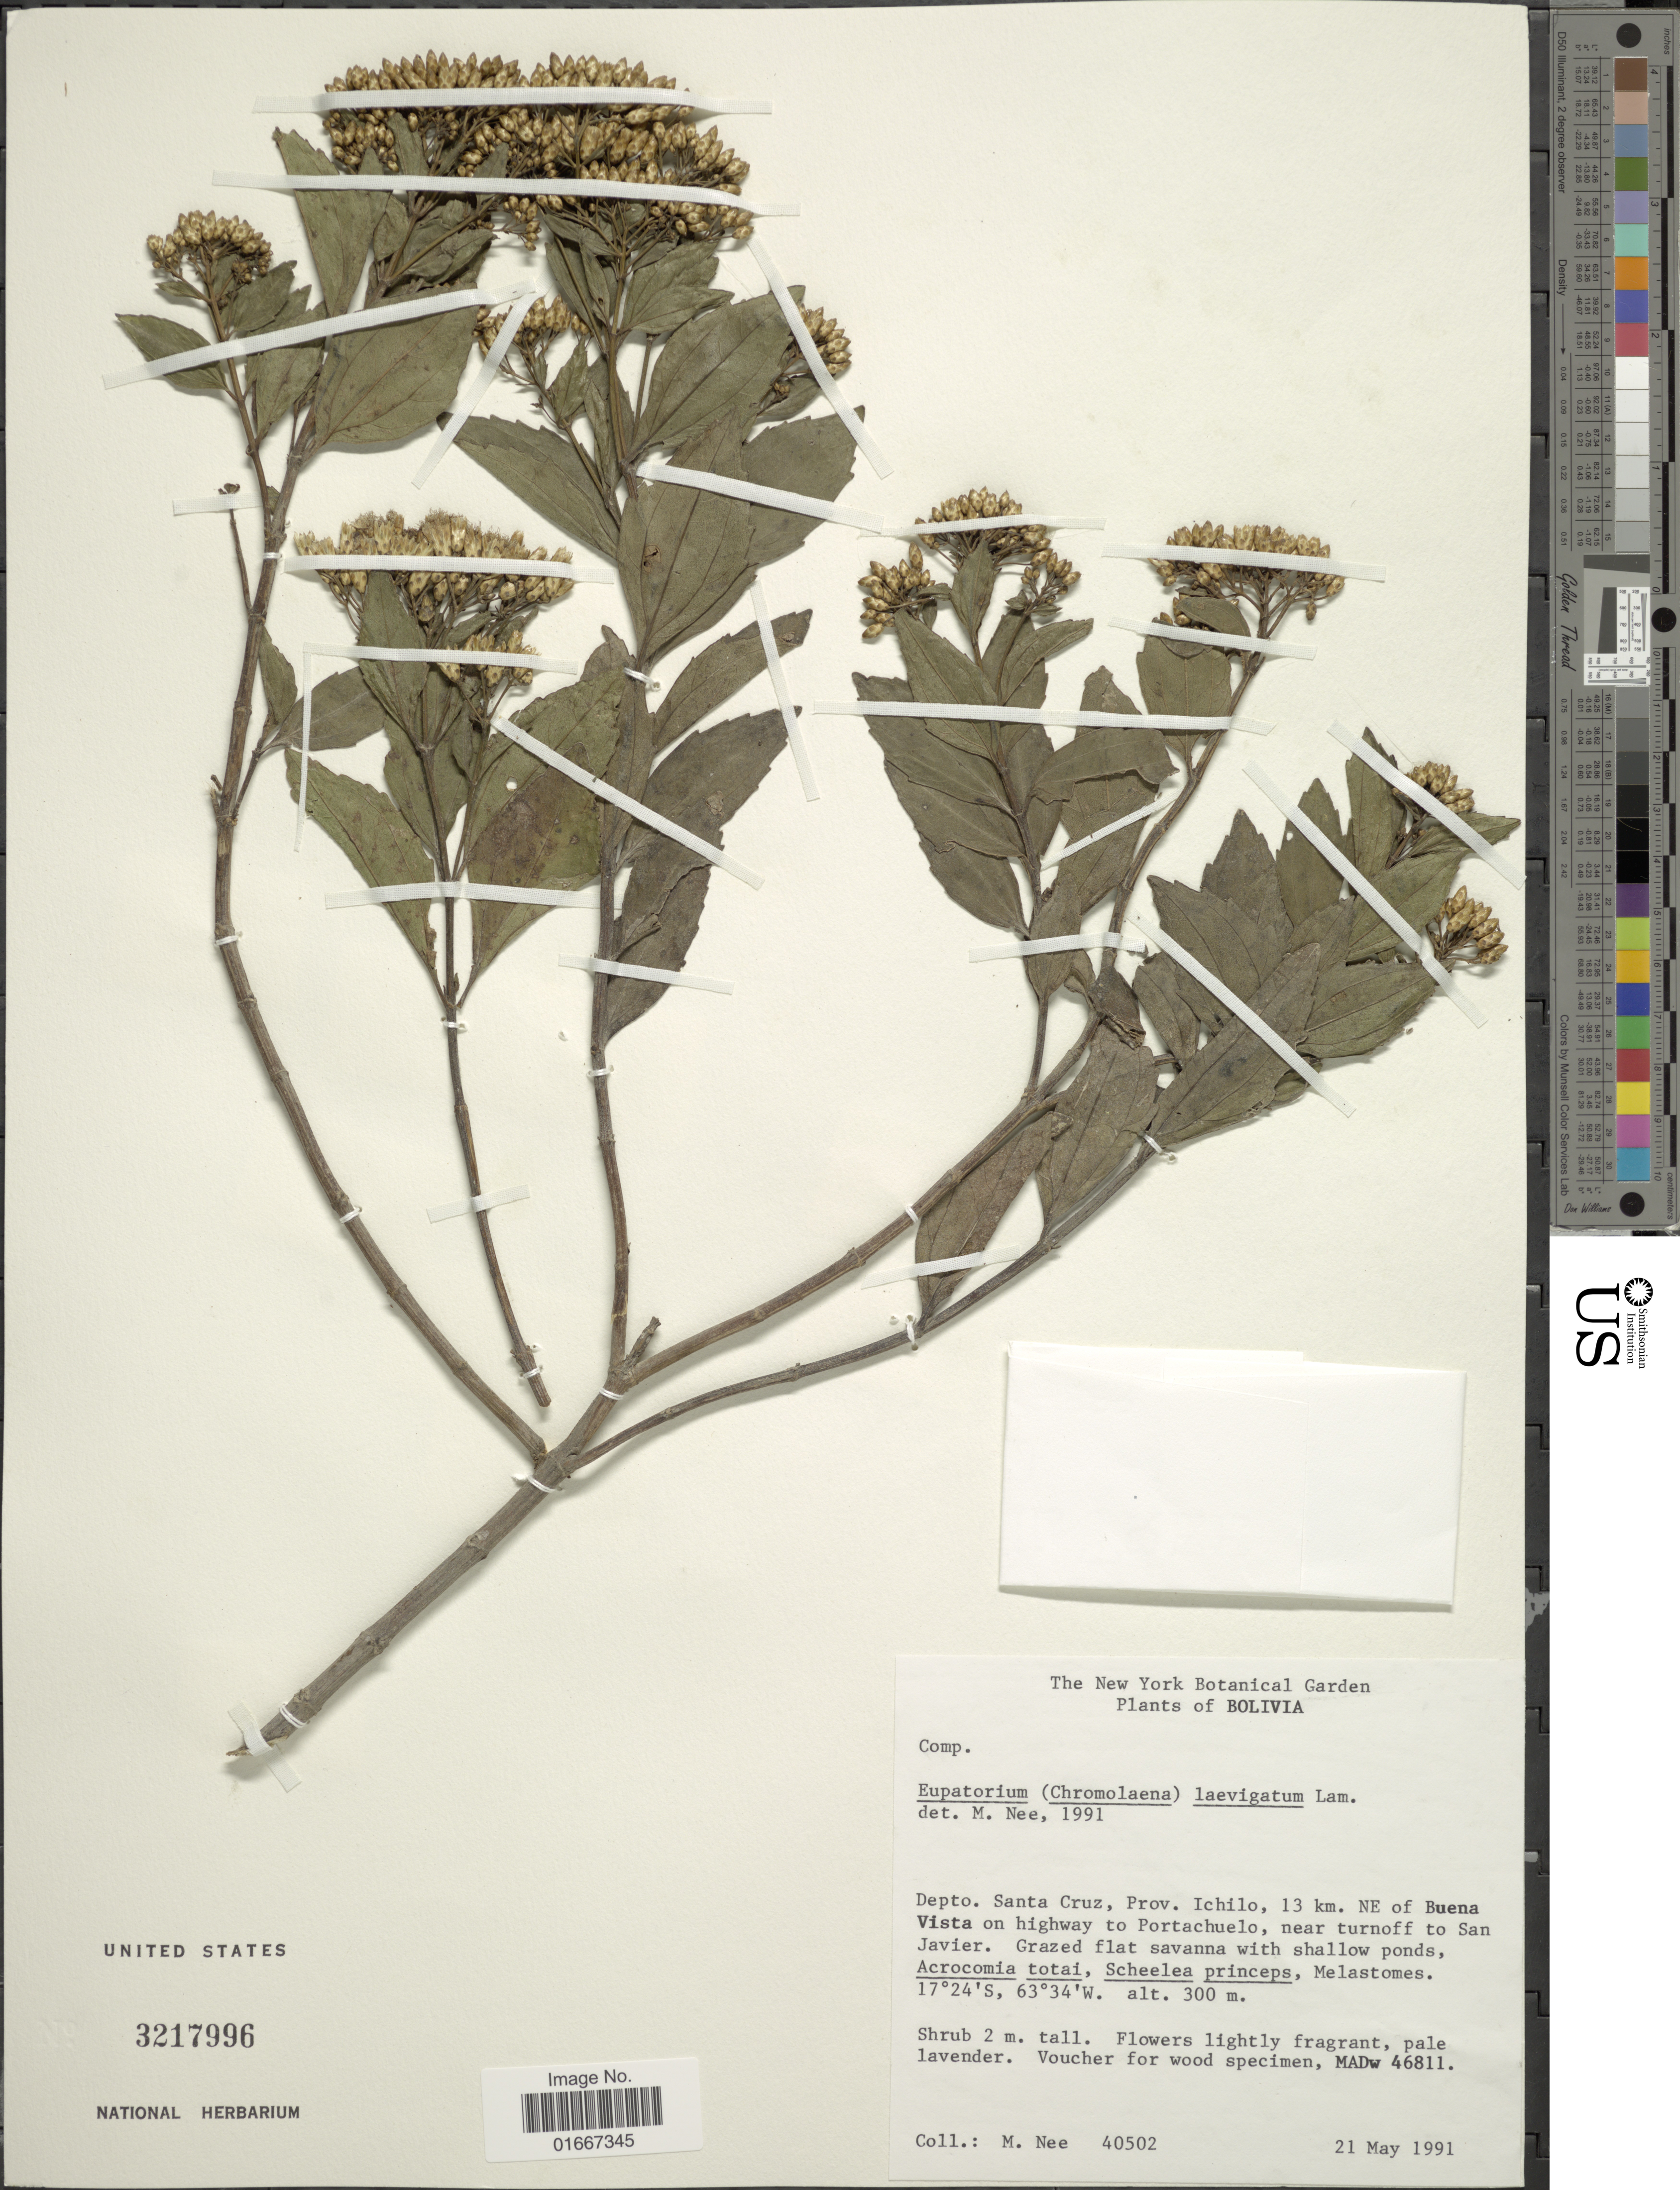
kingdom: Plantae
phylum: Tracheophyta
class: Magnoliopsida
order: Asterales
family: Asteraceae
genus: Chromolaena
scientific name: Chromolaena laevigata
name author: (Lam.) R.M. King & H. Rob.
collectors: M. Nee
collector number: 40502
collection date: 1991-05-21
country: Bolivia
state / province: Santa Cruz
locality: Prov. Ichilo, 13 km. NE of Buena Vista on highway to Portachuelo, near turnoff to San Javier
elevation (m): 300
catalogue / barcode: US 3217996